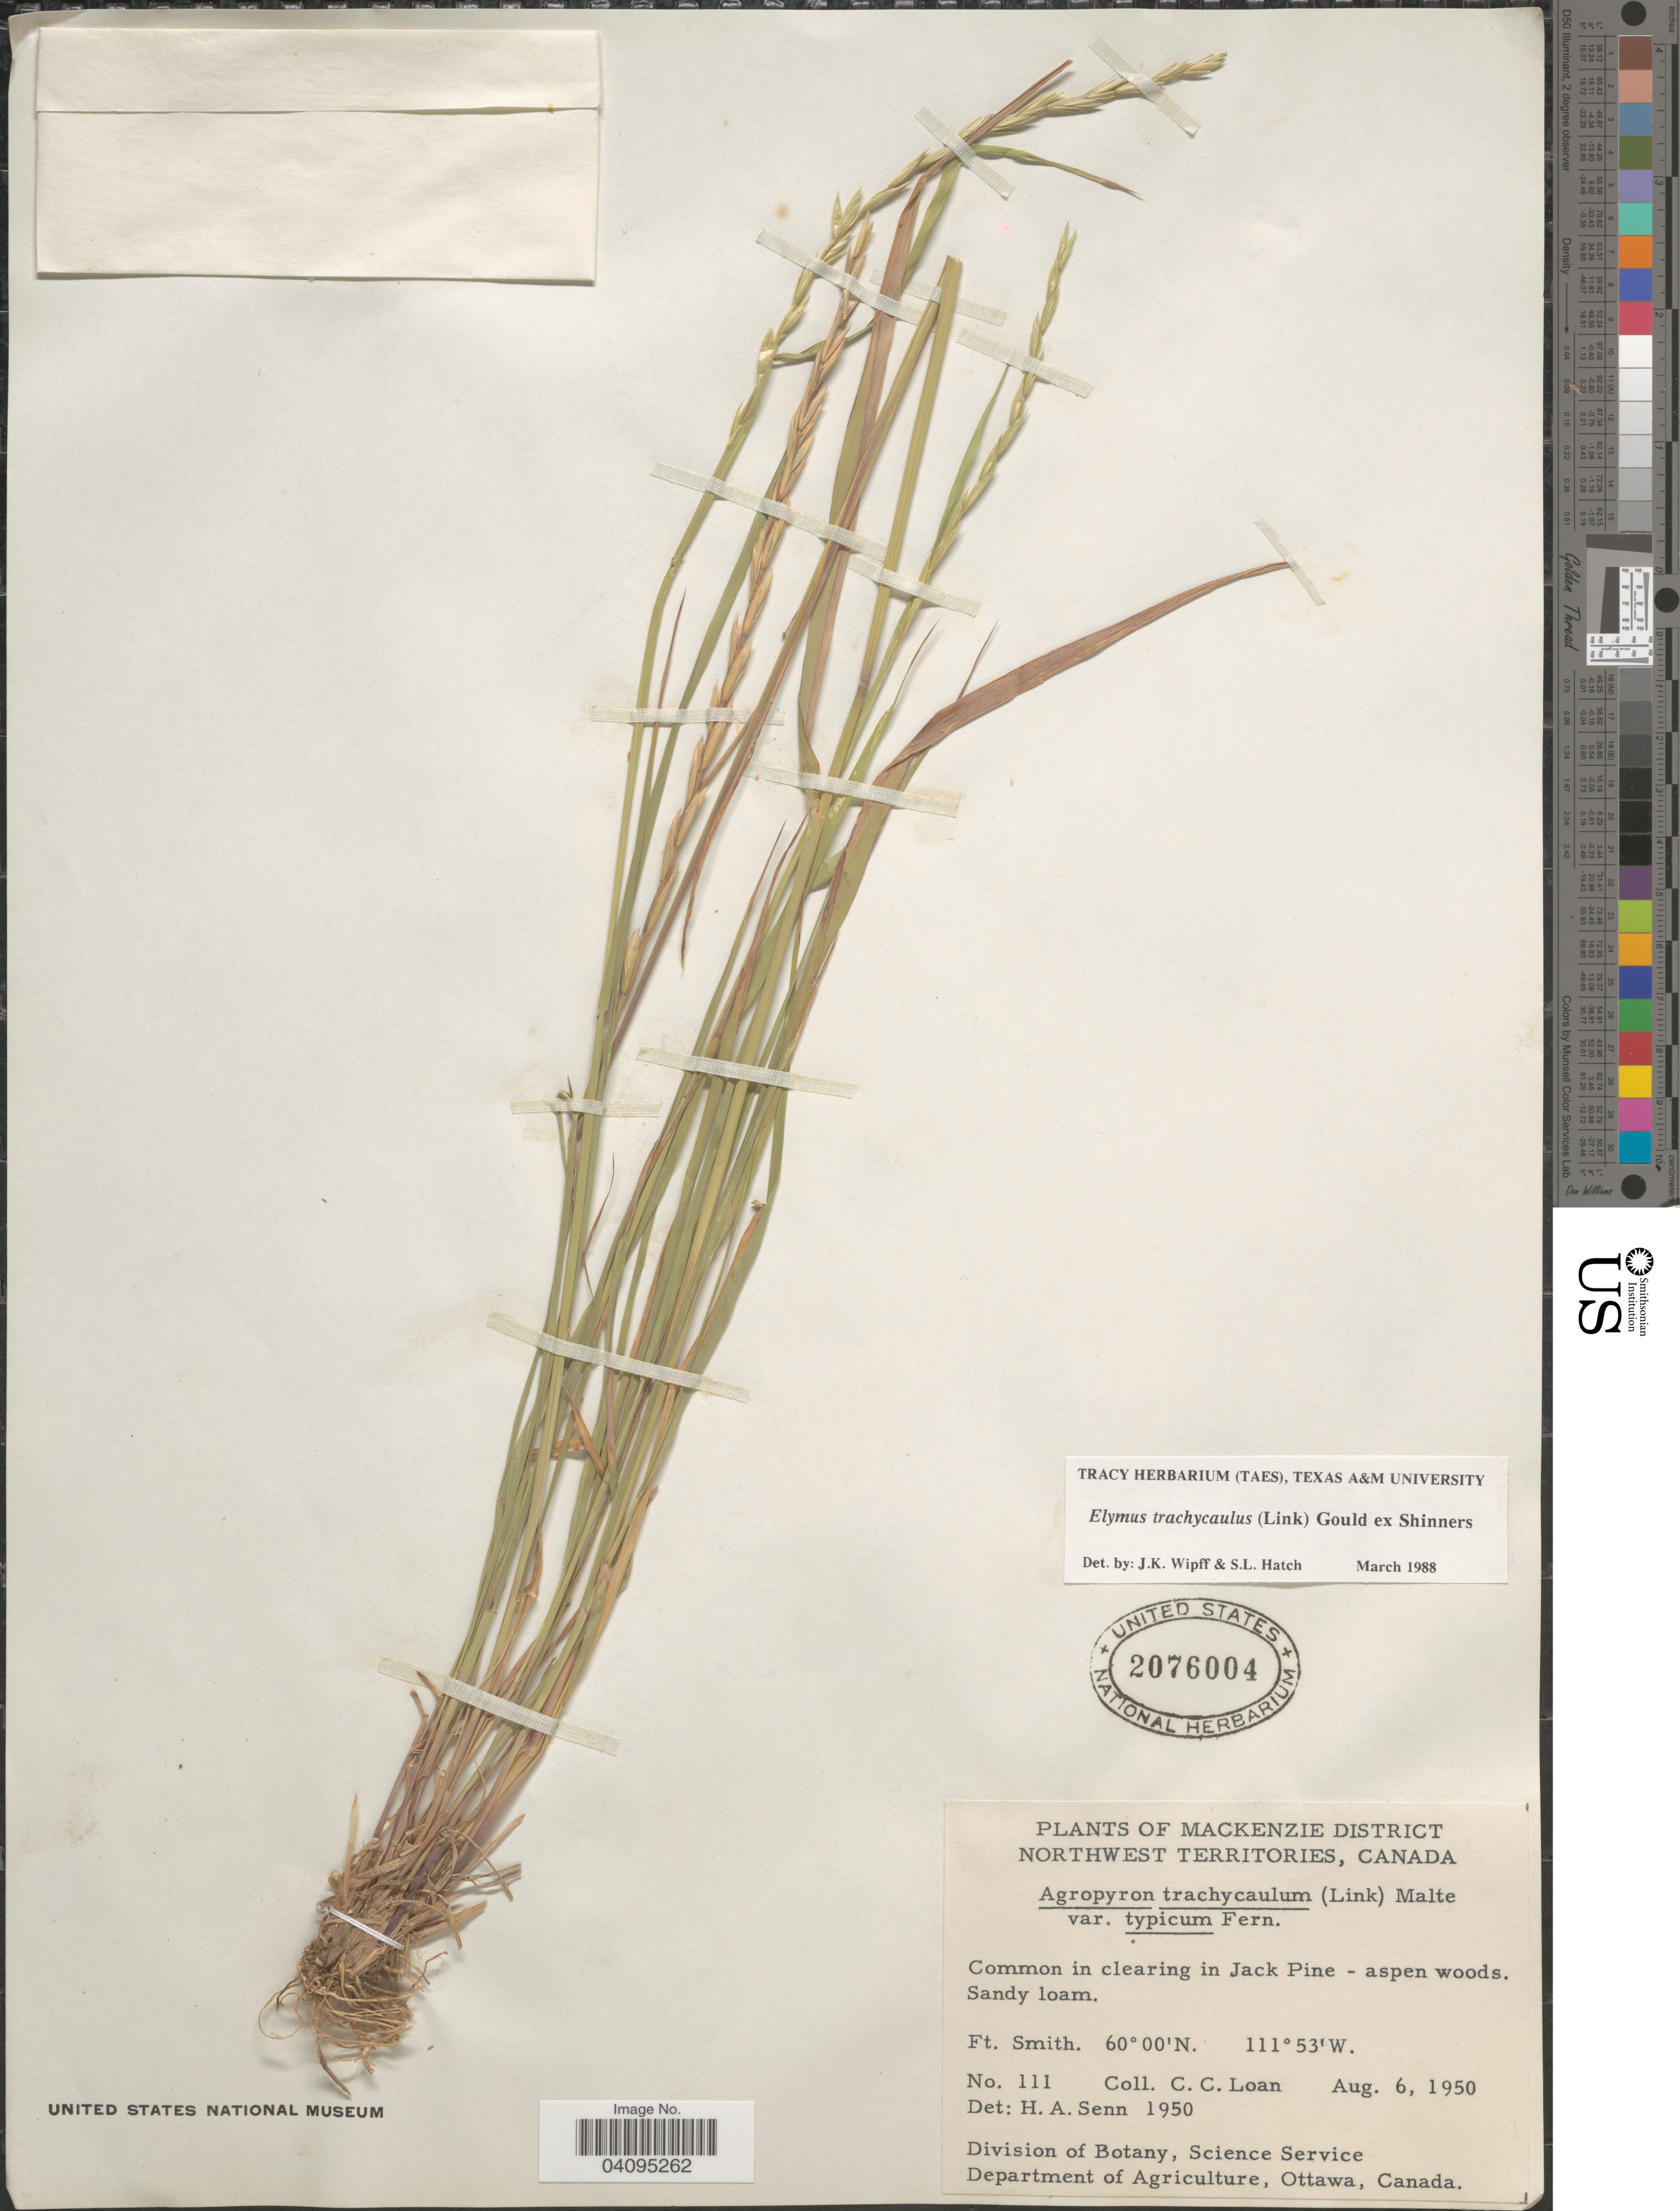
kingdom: Plantae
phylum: Tracheophyta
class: Liliopsida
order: Poales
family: Poaceae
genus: Elymus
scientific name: Elymus trachycaulus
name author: (Link) Gould ex Shinners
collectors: C. Loan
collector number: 111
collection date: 1950-08-06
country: Canada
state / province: Northwest Territories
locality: Mackenzie District. Common in clearing in Jack Pine - aspen woods. Ft. Smith.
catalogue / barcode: US 2076004